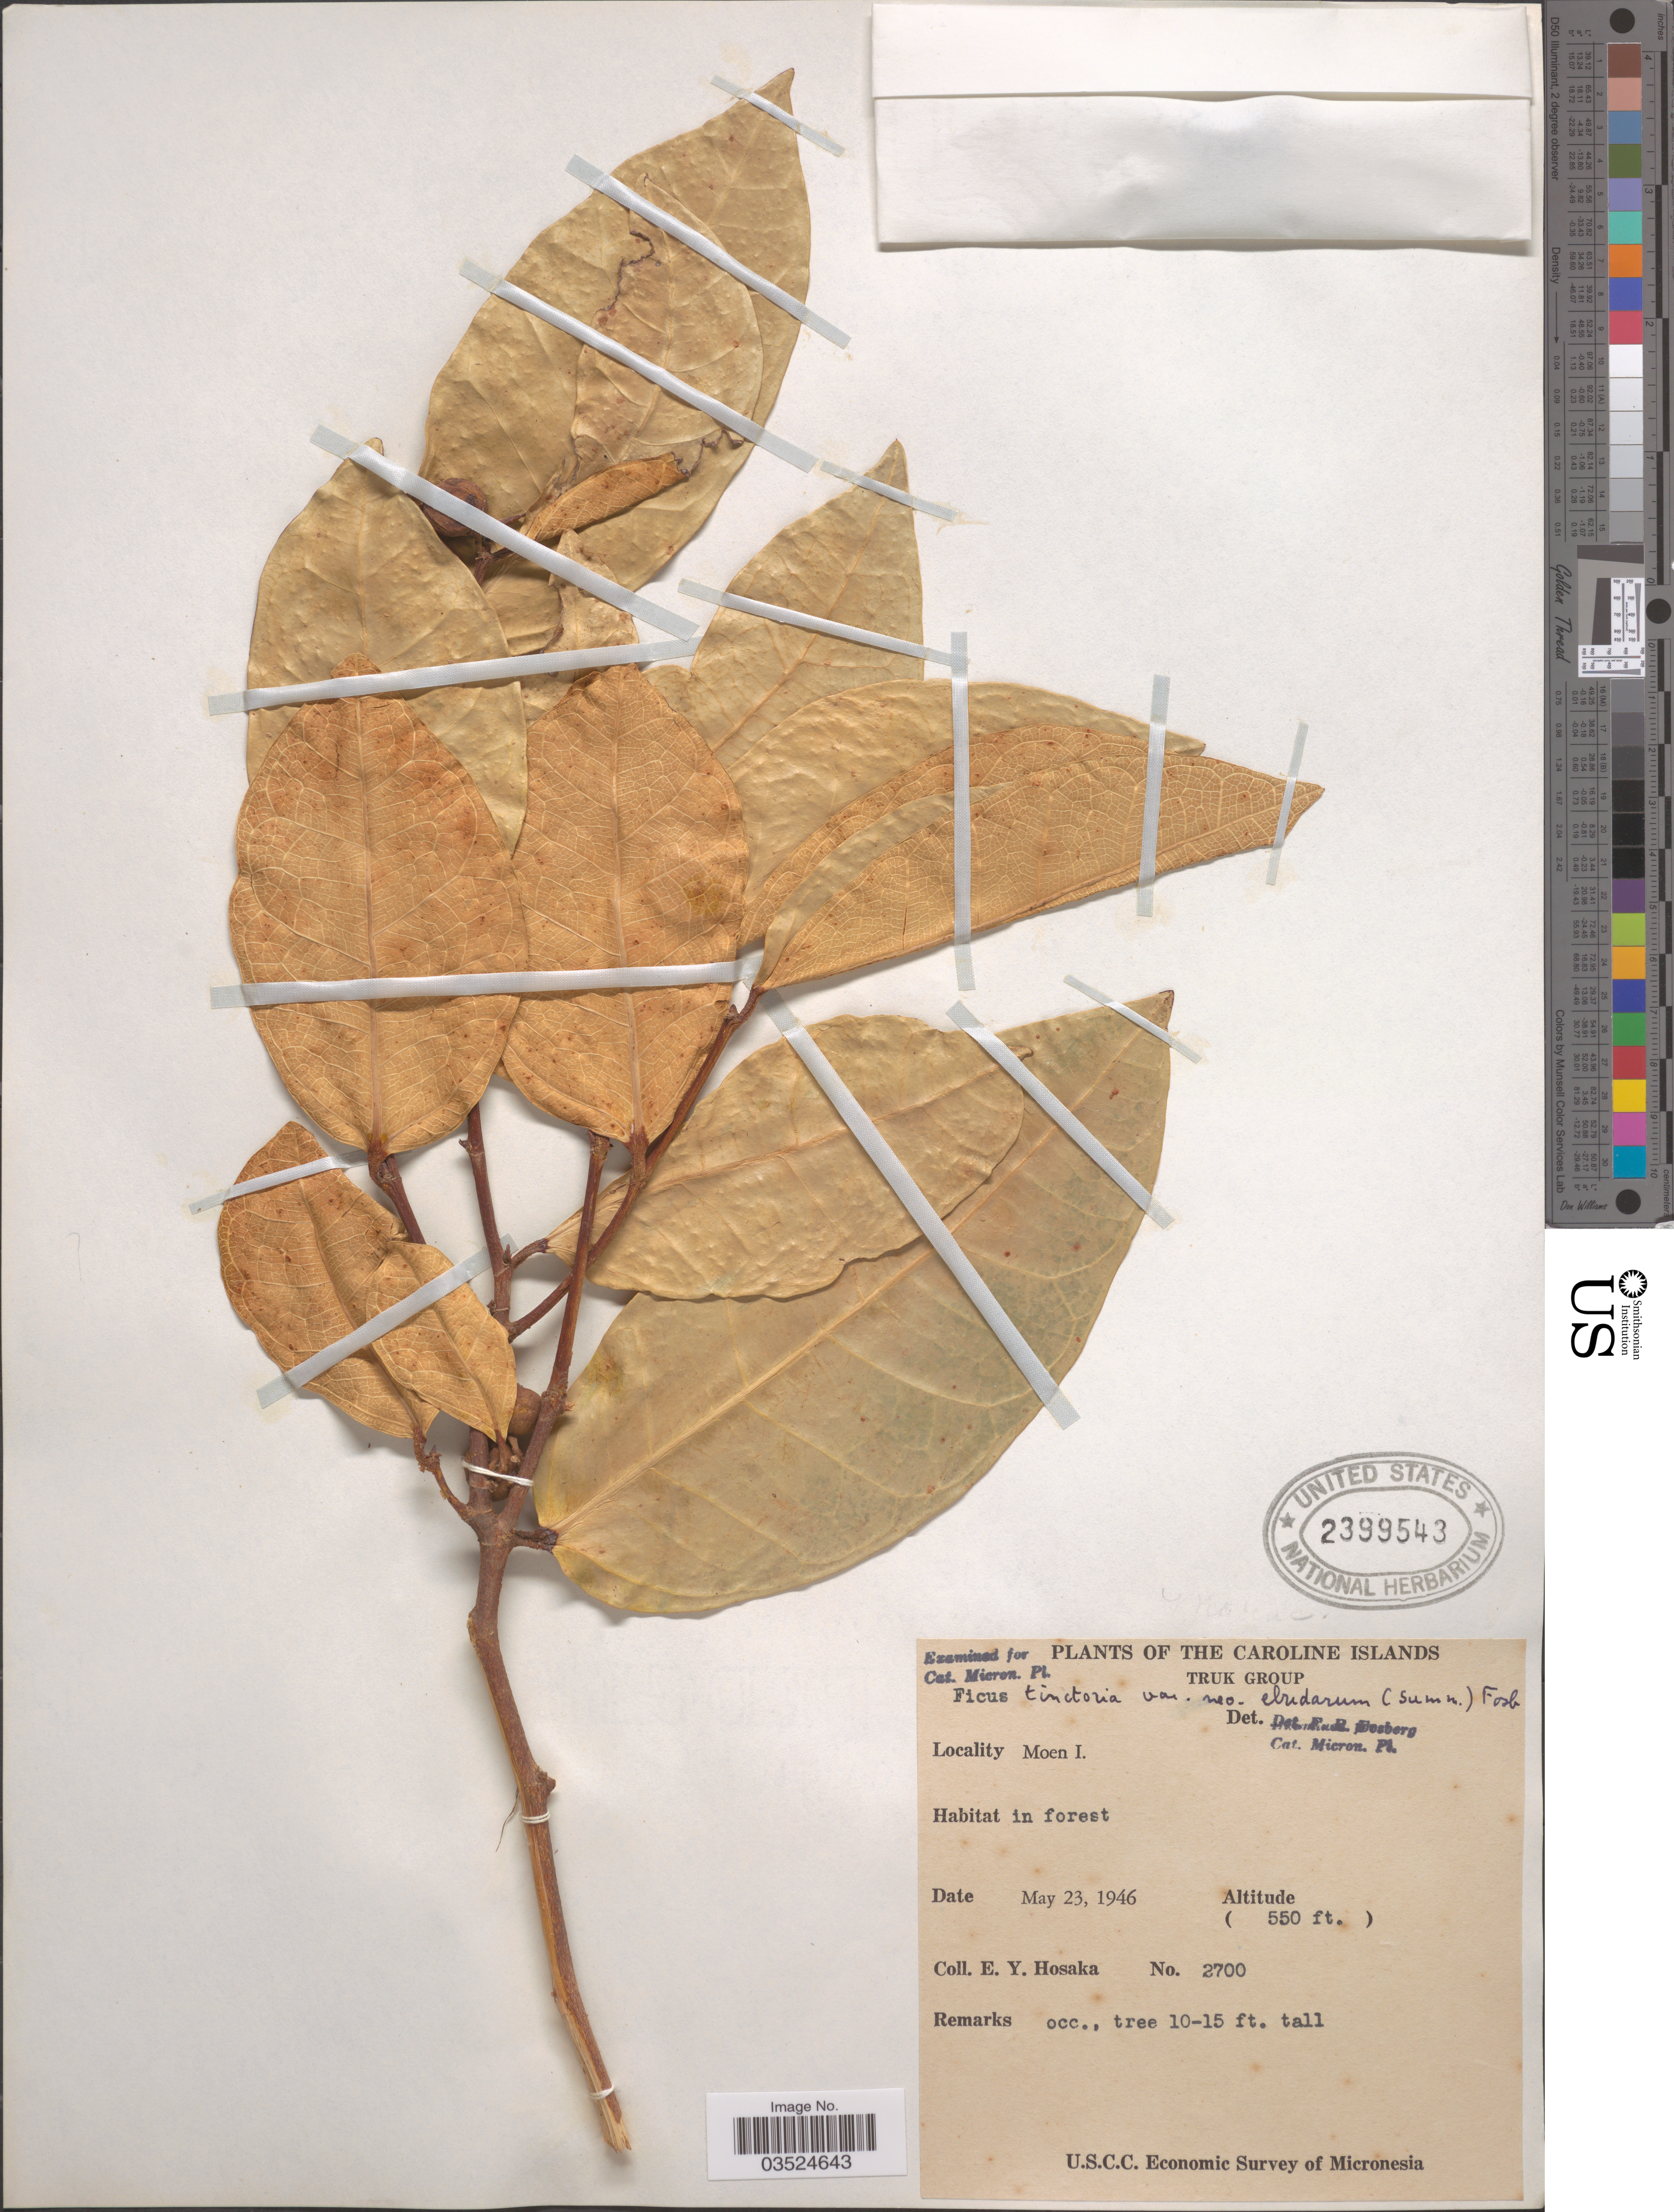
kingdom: Plantae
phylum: Tracheophyta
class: Magnoliopsida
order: Rosales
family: Moraceae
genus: Ficus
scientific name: Ficus tinctoria var. neoebudarum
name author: (Summerh.) Fosberg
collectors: E. Y. Hosaka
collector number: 2700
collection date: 1946-05-23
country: Micronesia, Federated States of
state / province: Truk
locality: The Caroline Islands. Truk Group. Moen I.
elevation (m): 168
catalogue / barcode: US 2399543